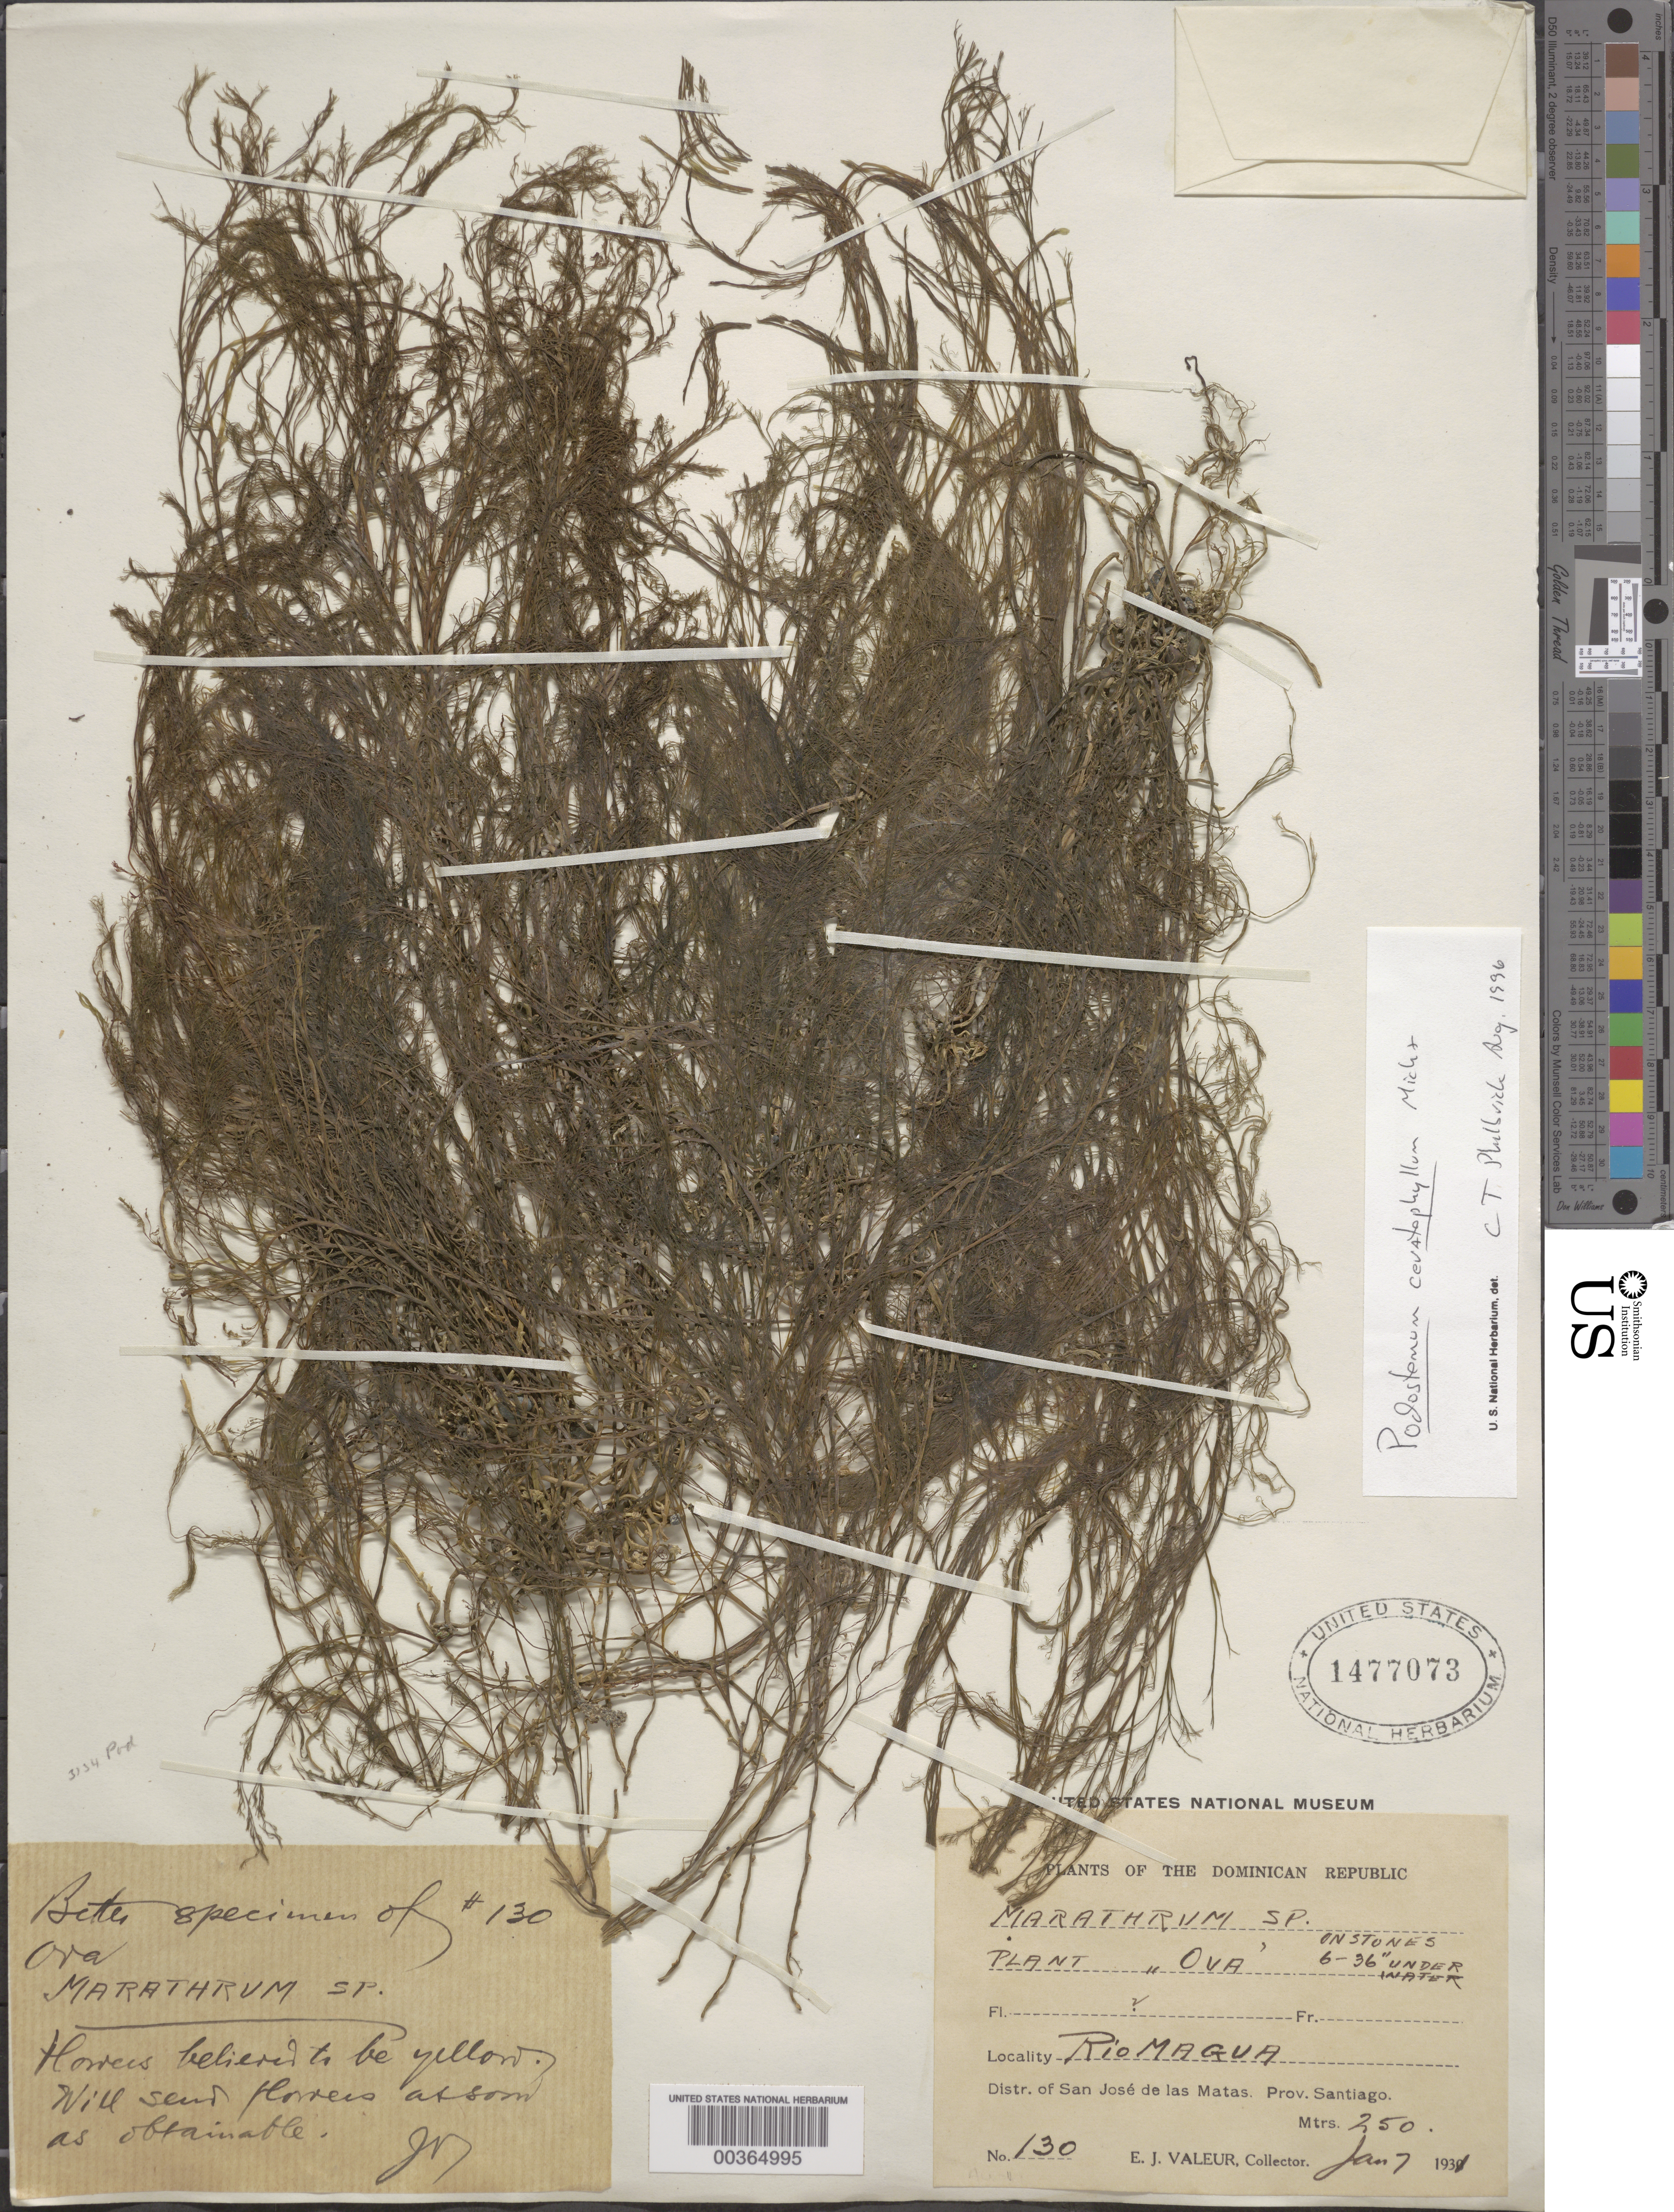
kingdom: Plantae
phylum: Tracheophyta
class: Magnoliopsida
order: Malpighiales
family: Podostemaceae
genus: Podostemum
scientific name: Podostemum ceratophylllum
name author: Michx.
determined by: Philbrick, C. Thomas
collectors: E. Valeur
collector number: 130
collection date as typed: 07 Jan 1931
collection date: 1931-01-07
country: Dominican Republic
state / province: Santiago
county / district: San José De Las Matas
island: Hispaniola Island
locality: San jose de las matas dist., rio magua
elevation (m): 250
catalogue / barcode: US 1477073